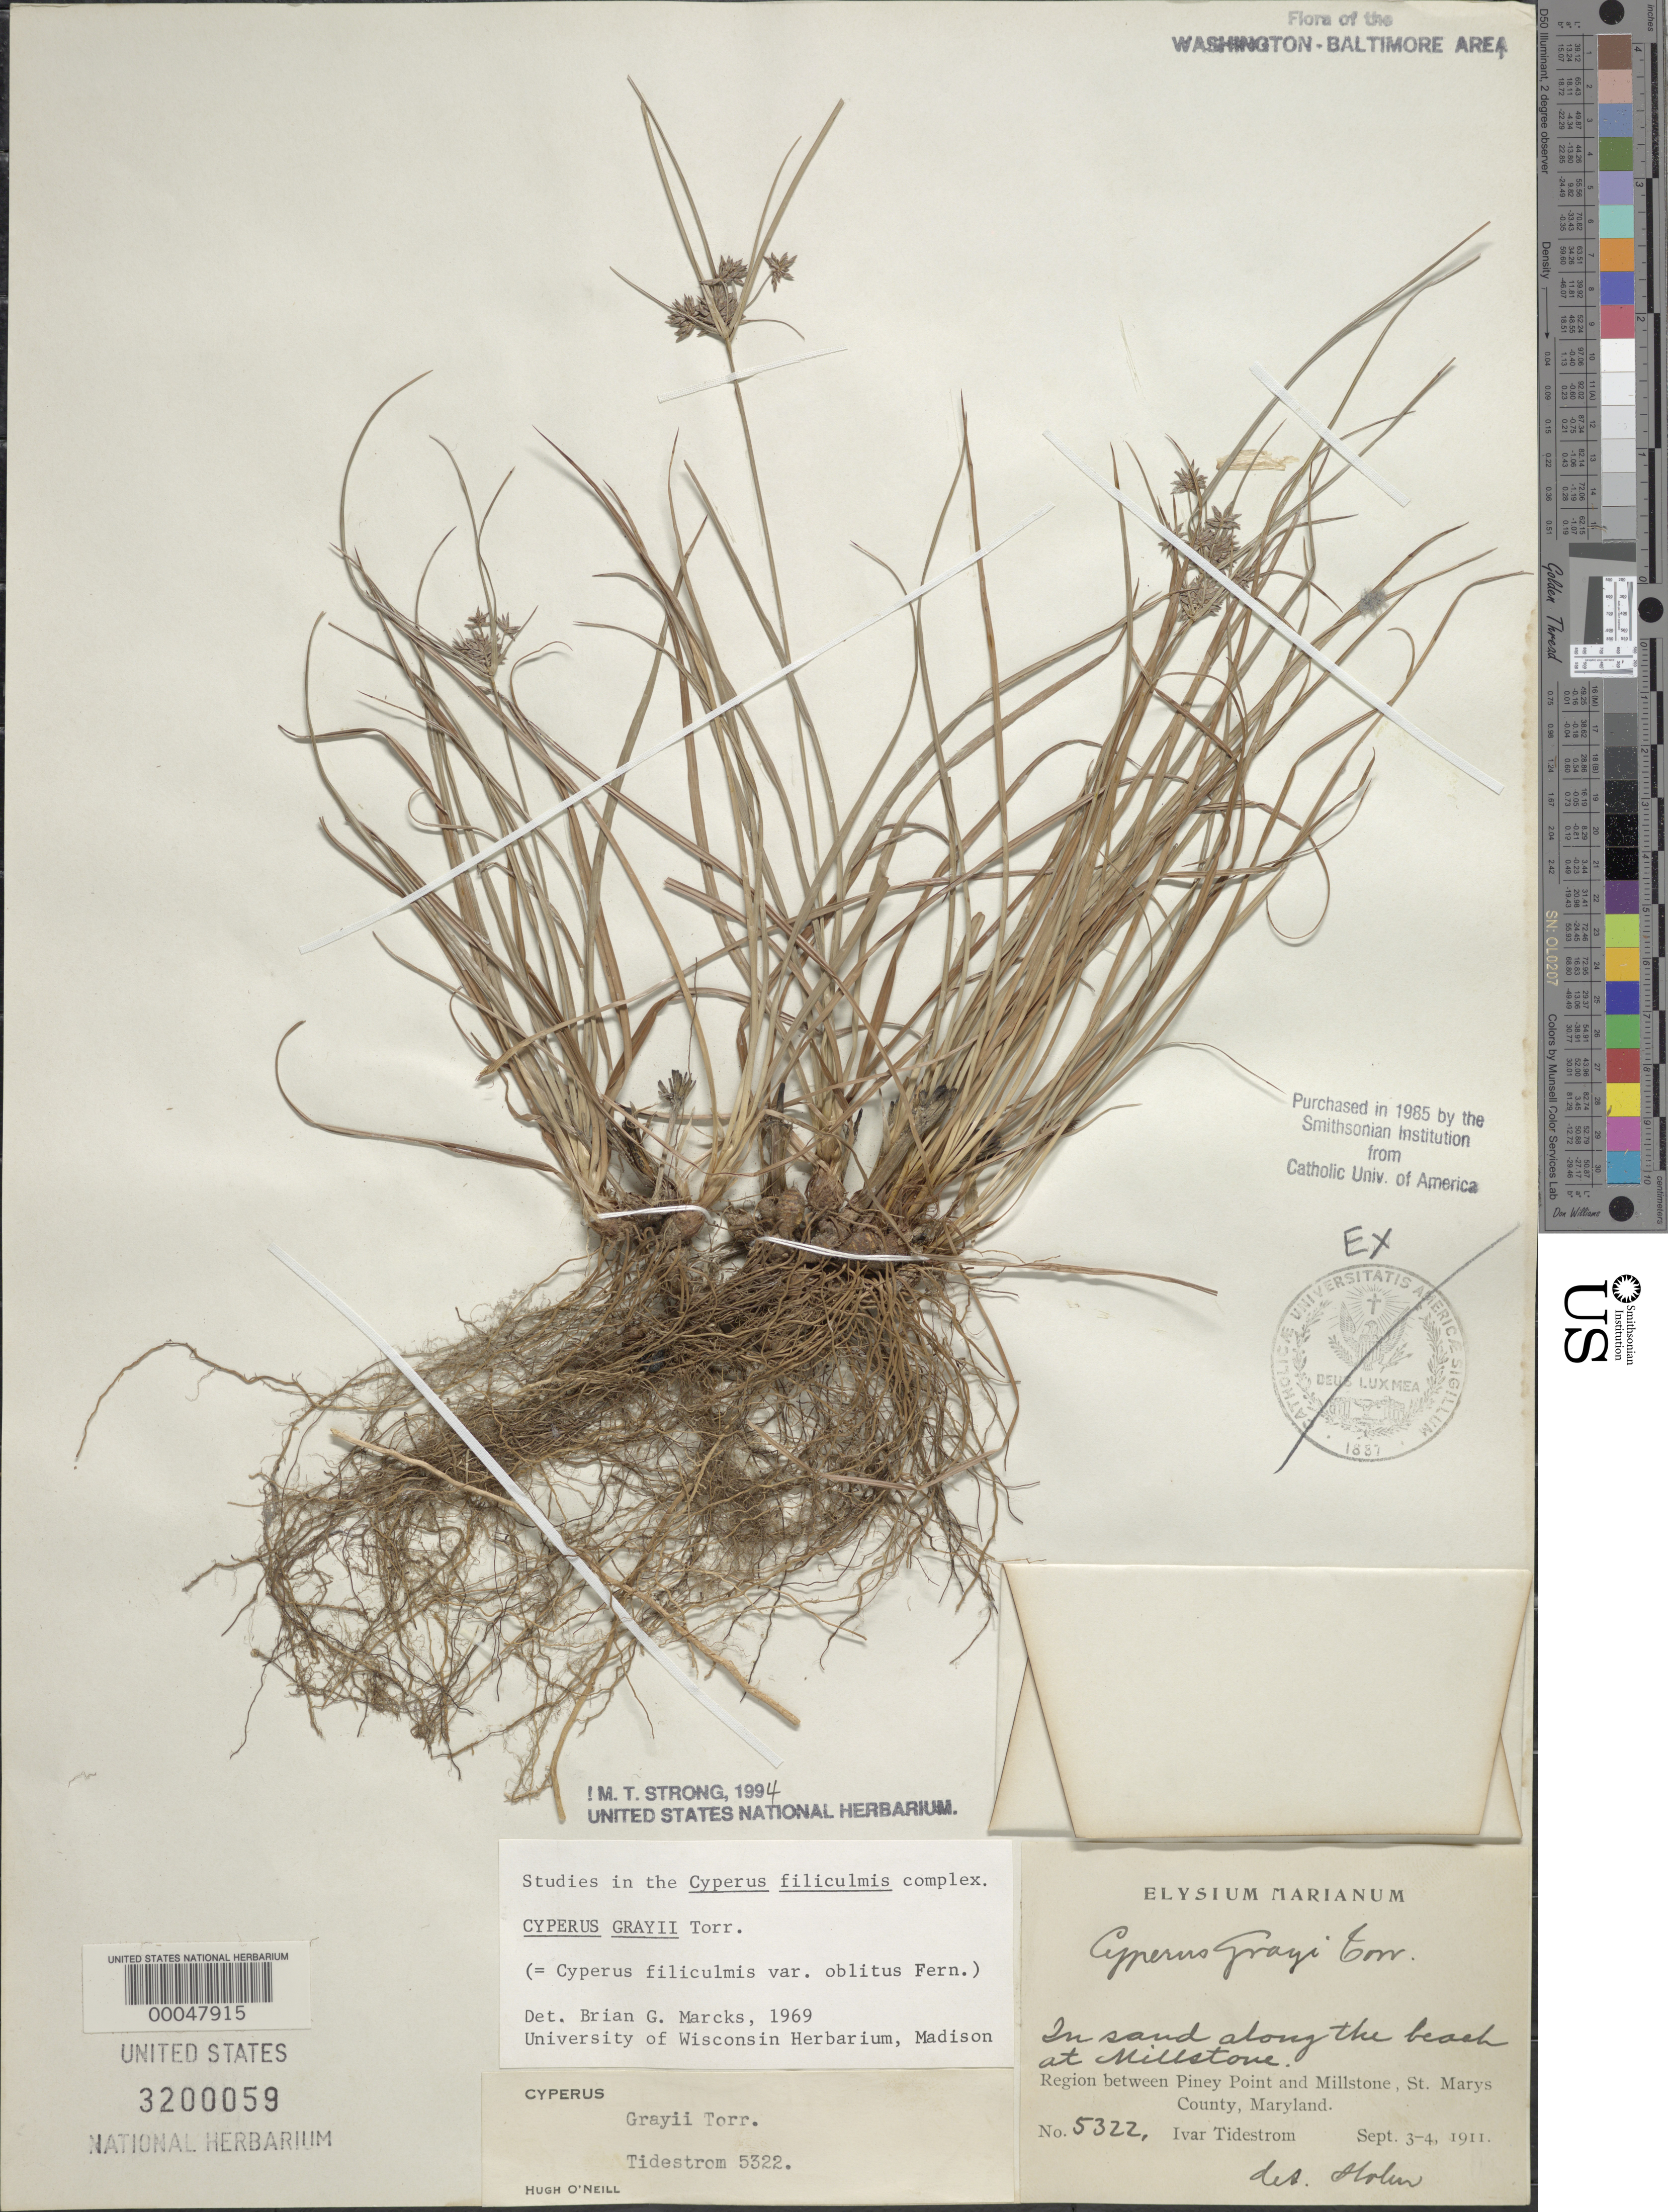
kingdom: Plantae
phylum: Tracheophyta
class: Liliopsida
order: Poales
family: Cyperaceae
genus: Cyperus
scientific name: Cyperus grayi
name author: Torr.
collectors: I. F. Tidestrom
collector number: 5322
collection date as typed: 03 Sep 1911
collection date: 1911-09-03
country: United States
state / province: Maryland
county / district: St. Mary's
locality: On beach at Millstone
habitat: In sand along beach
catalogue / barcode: US 3200059